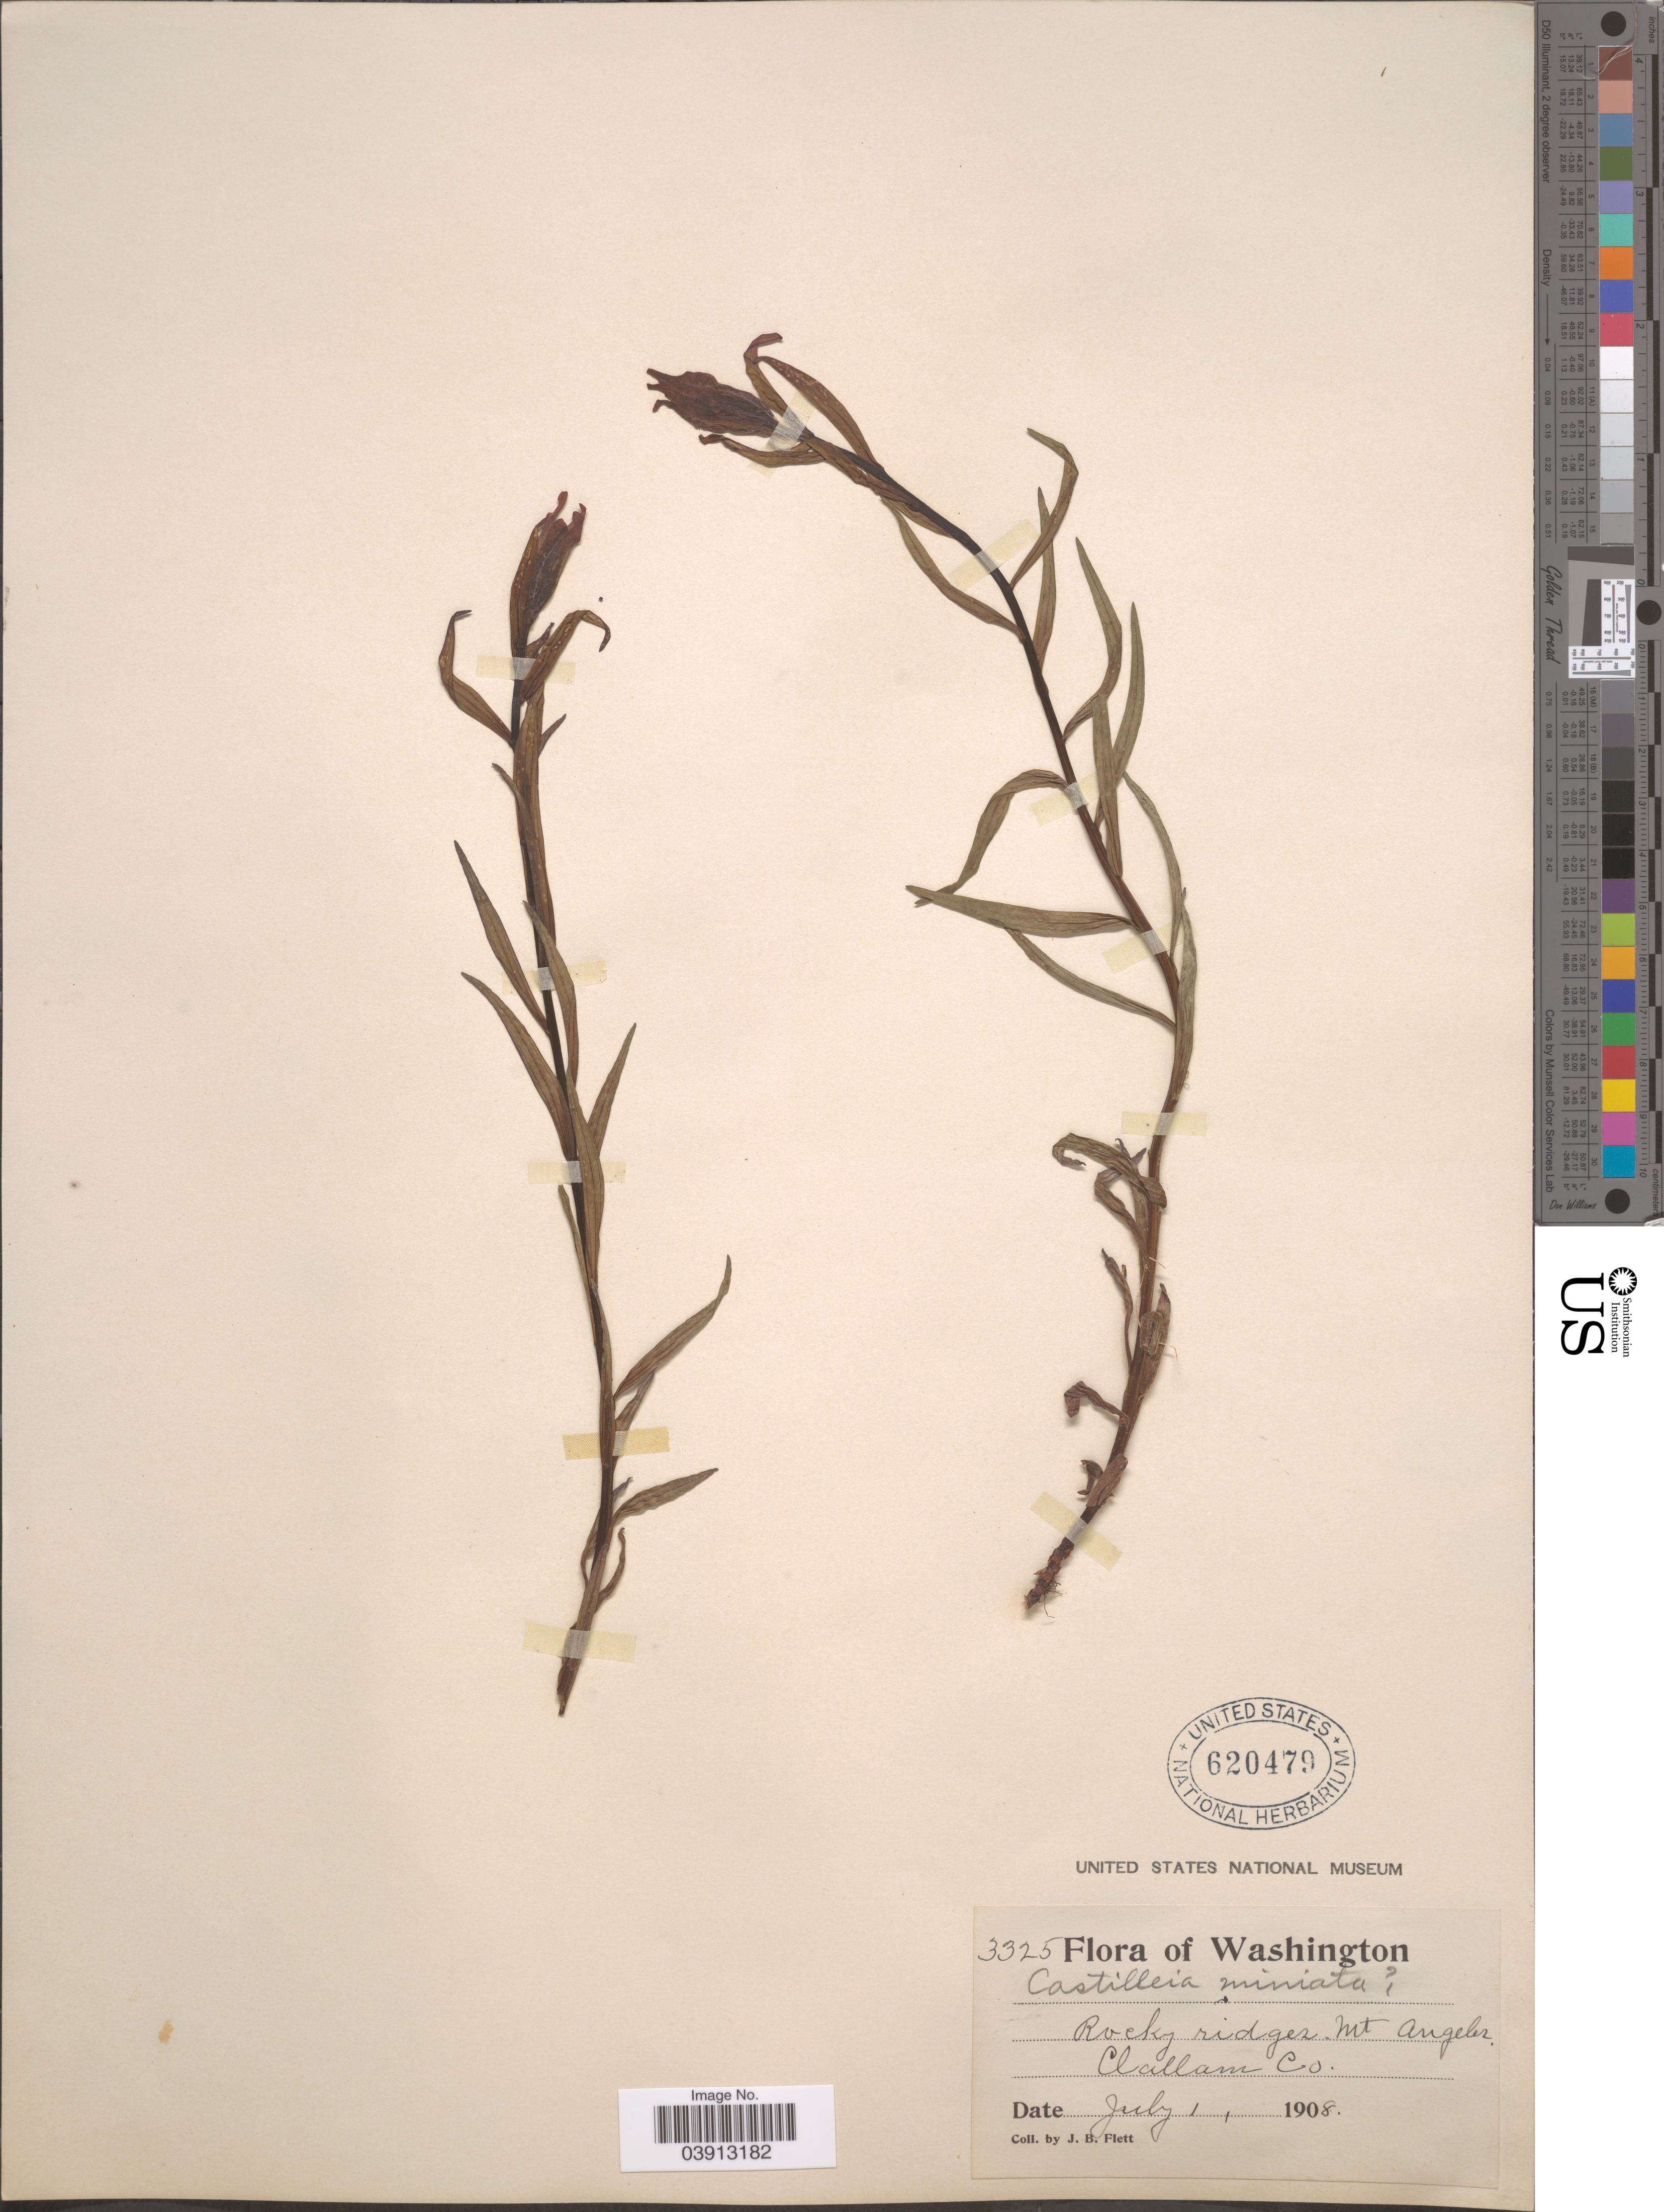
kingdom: Plantae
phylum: Tracheophyta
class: Magnoliopsida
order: Lamiales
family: Orobanchaceae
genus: Castilleja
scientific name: Castilleja miniata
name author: Douglas ex Hook.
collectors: J. Flett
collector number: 3325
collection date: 1908-07-01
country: United States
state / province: Washington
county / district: Clallam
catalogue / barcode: US 620479